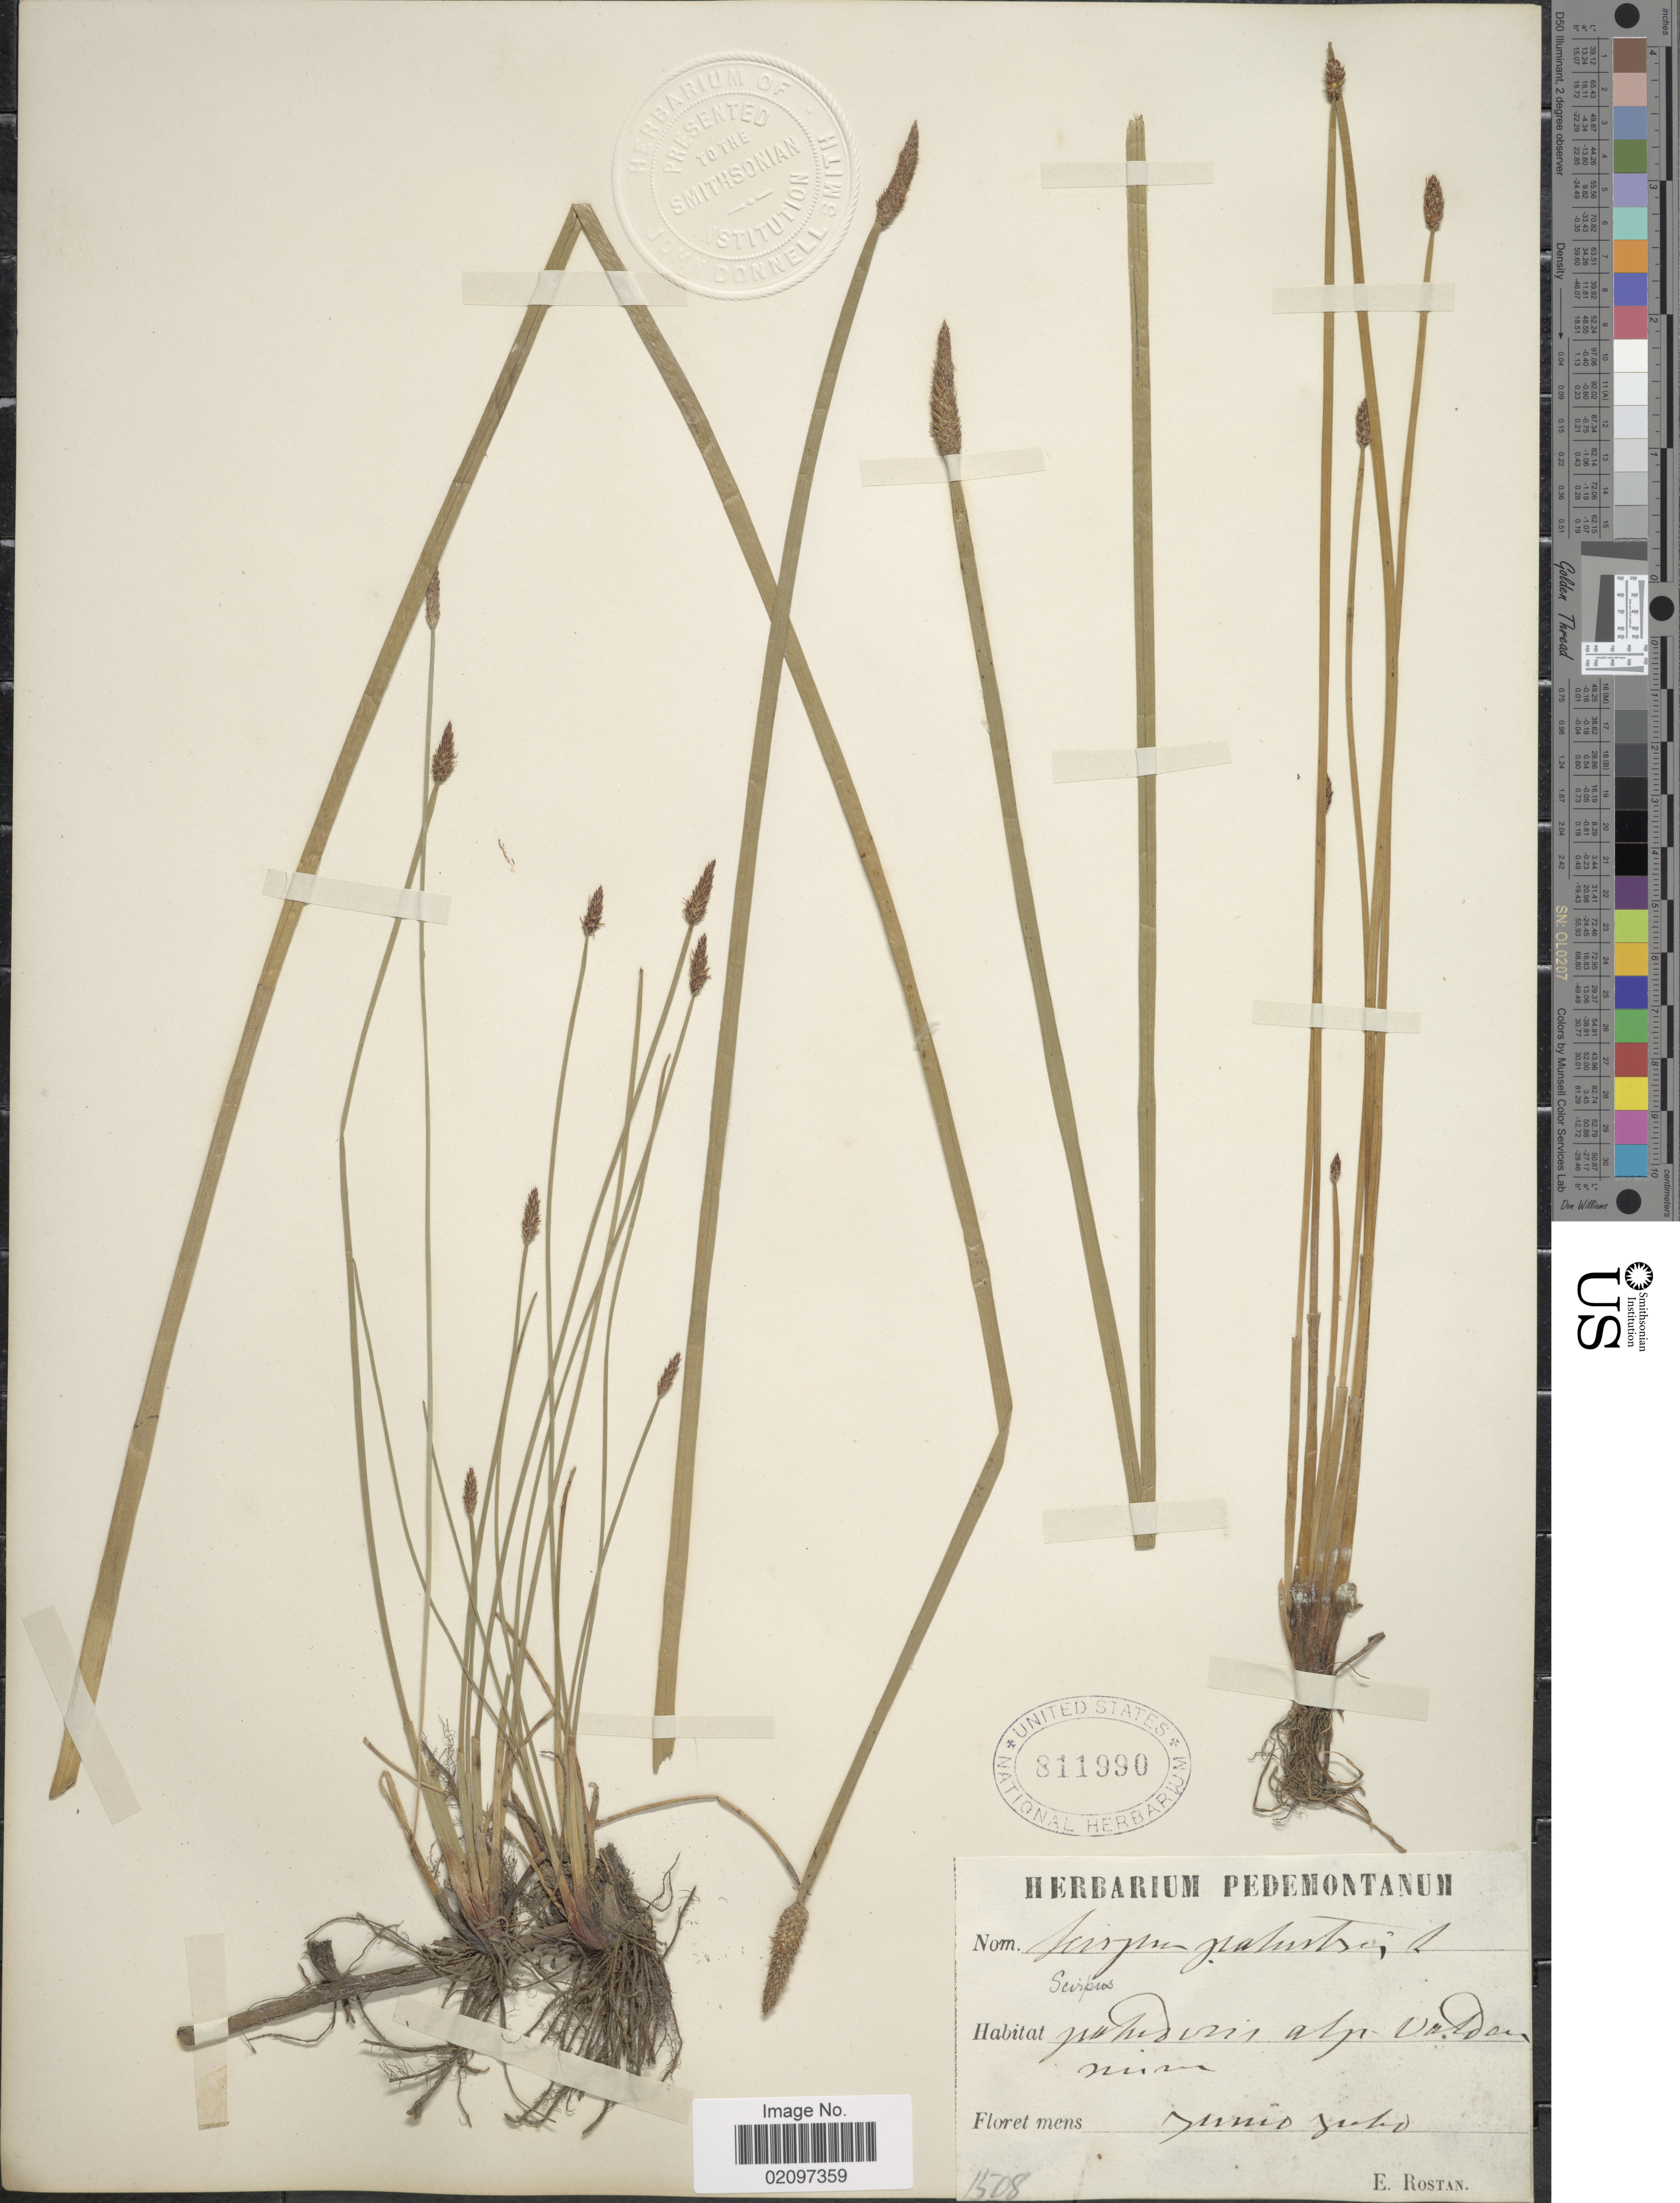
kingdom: Plantae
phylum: Tracheophyta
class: Liliopsida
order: Poales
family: Cyperaceae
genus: Eleocharis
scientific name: Eleocharis palustris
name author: (L.) Roem. & Schult.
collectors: E. Rostan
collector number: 1508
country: Italy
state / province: Piedmont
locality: Paludosis alp. valdan mina [interpreted]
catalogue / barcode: US 811990